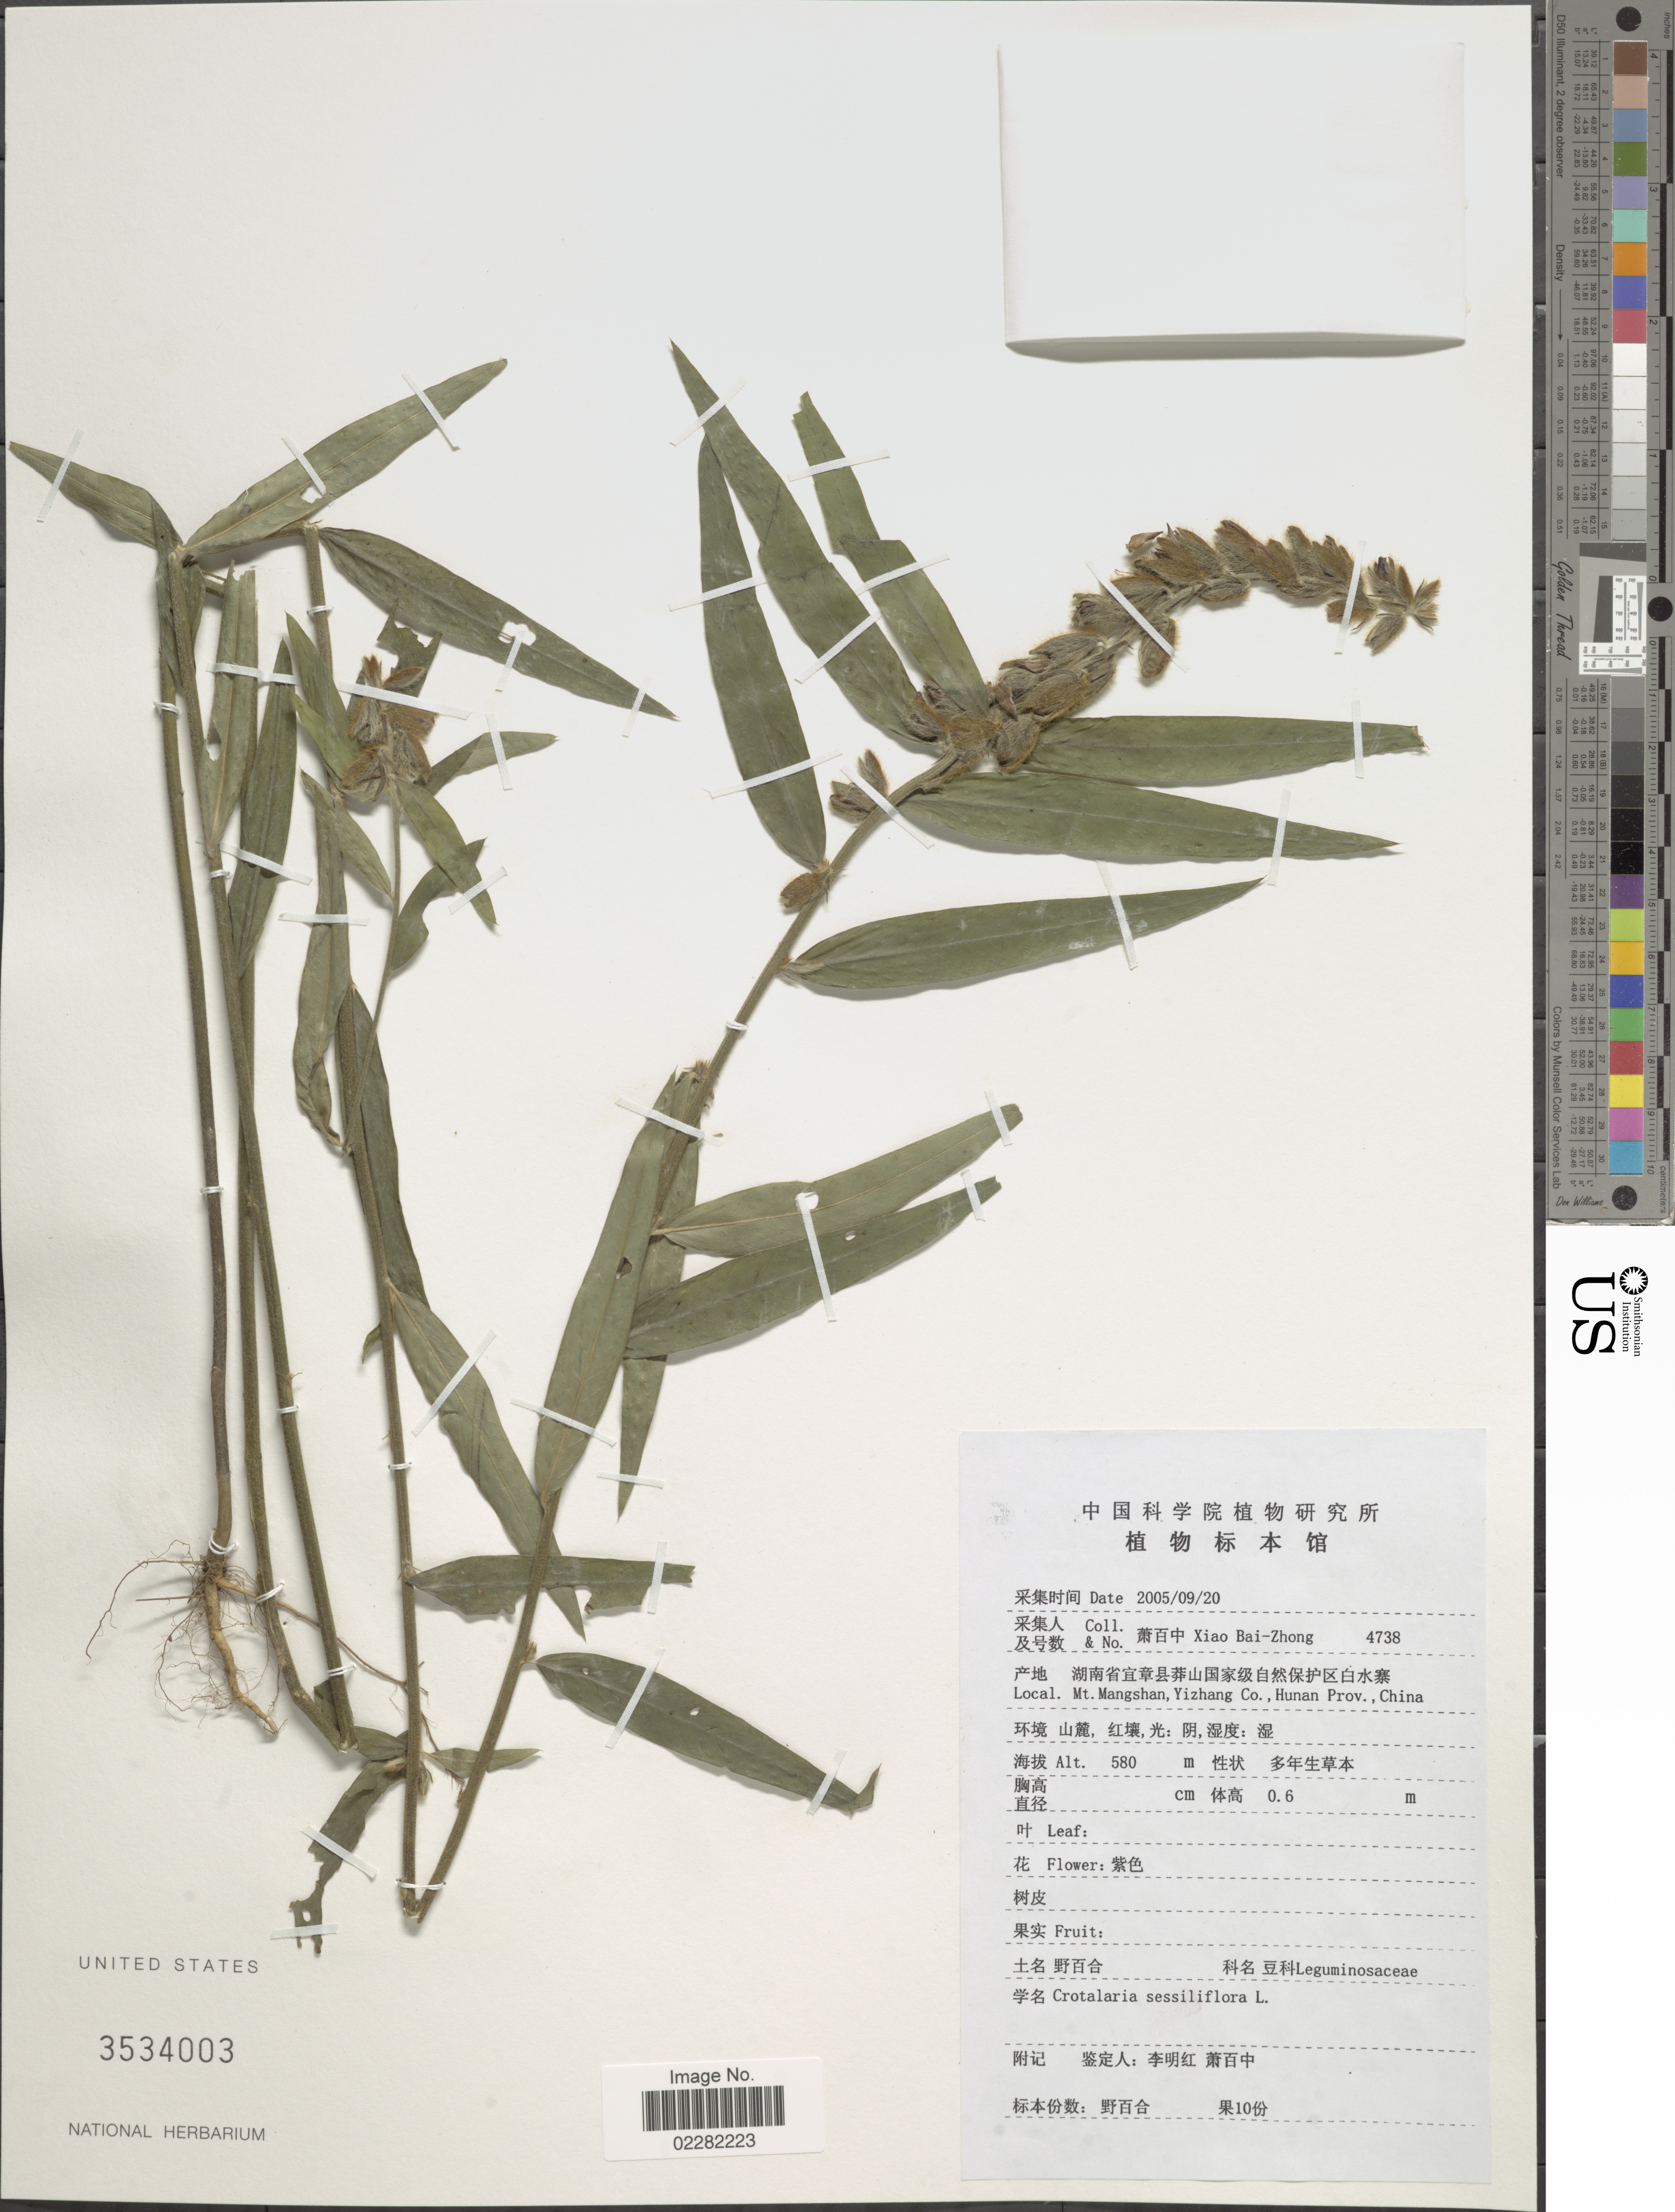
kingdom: Plantae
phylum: Tracheophyta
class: Magnoliopsida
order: Fabales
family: Fabaceae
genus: Crotalaria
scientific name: Crotalaria sessilifolia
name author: L.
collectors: B. Z. Xiao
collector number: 4738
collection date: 2005-09-20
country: China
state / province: Hunan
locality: Mt. Mangshan, Yizhang Co., Hunan Prov.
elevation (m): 580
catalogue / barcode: US 3534003